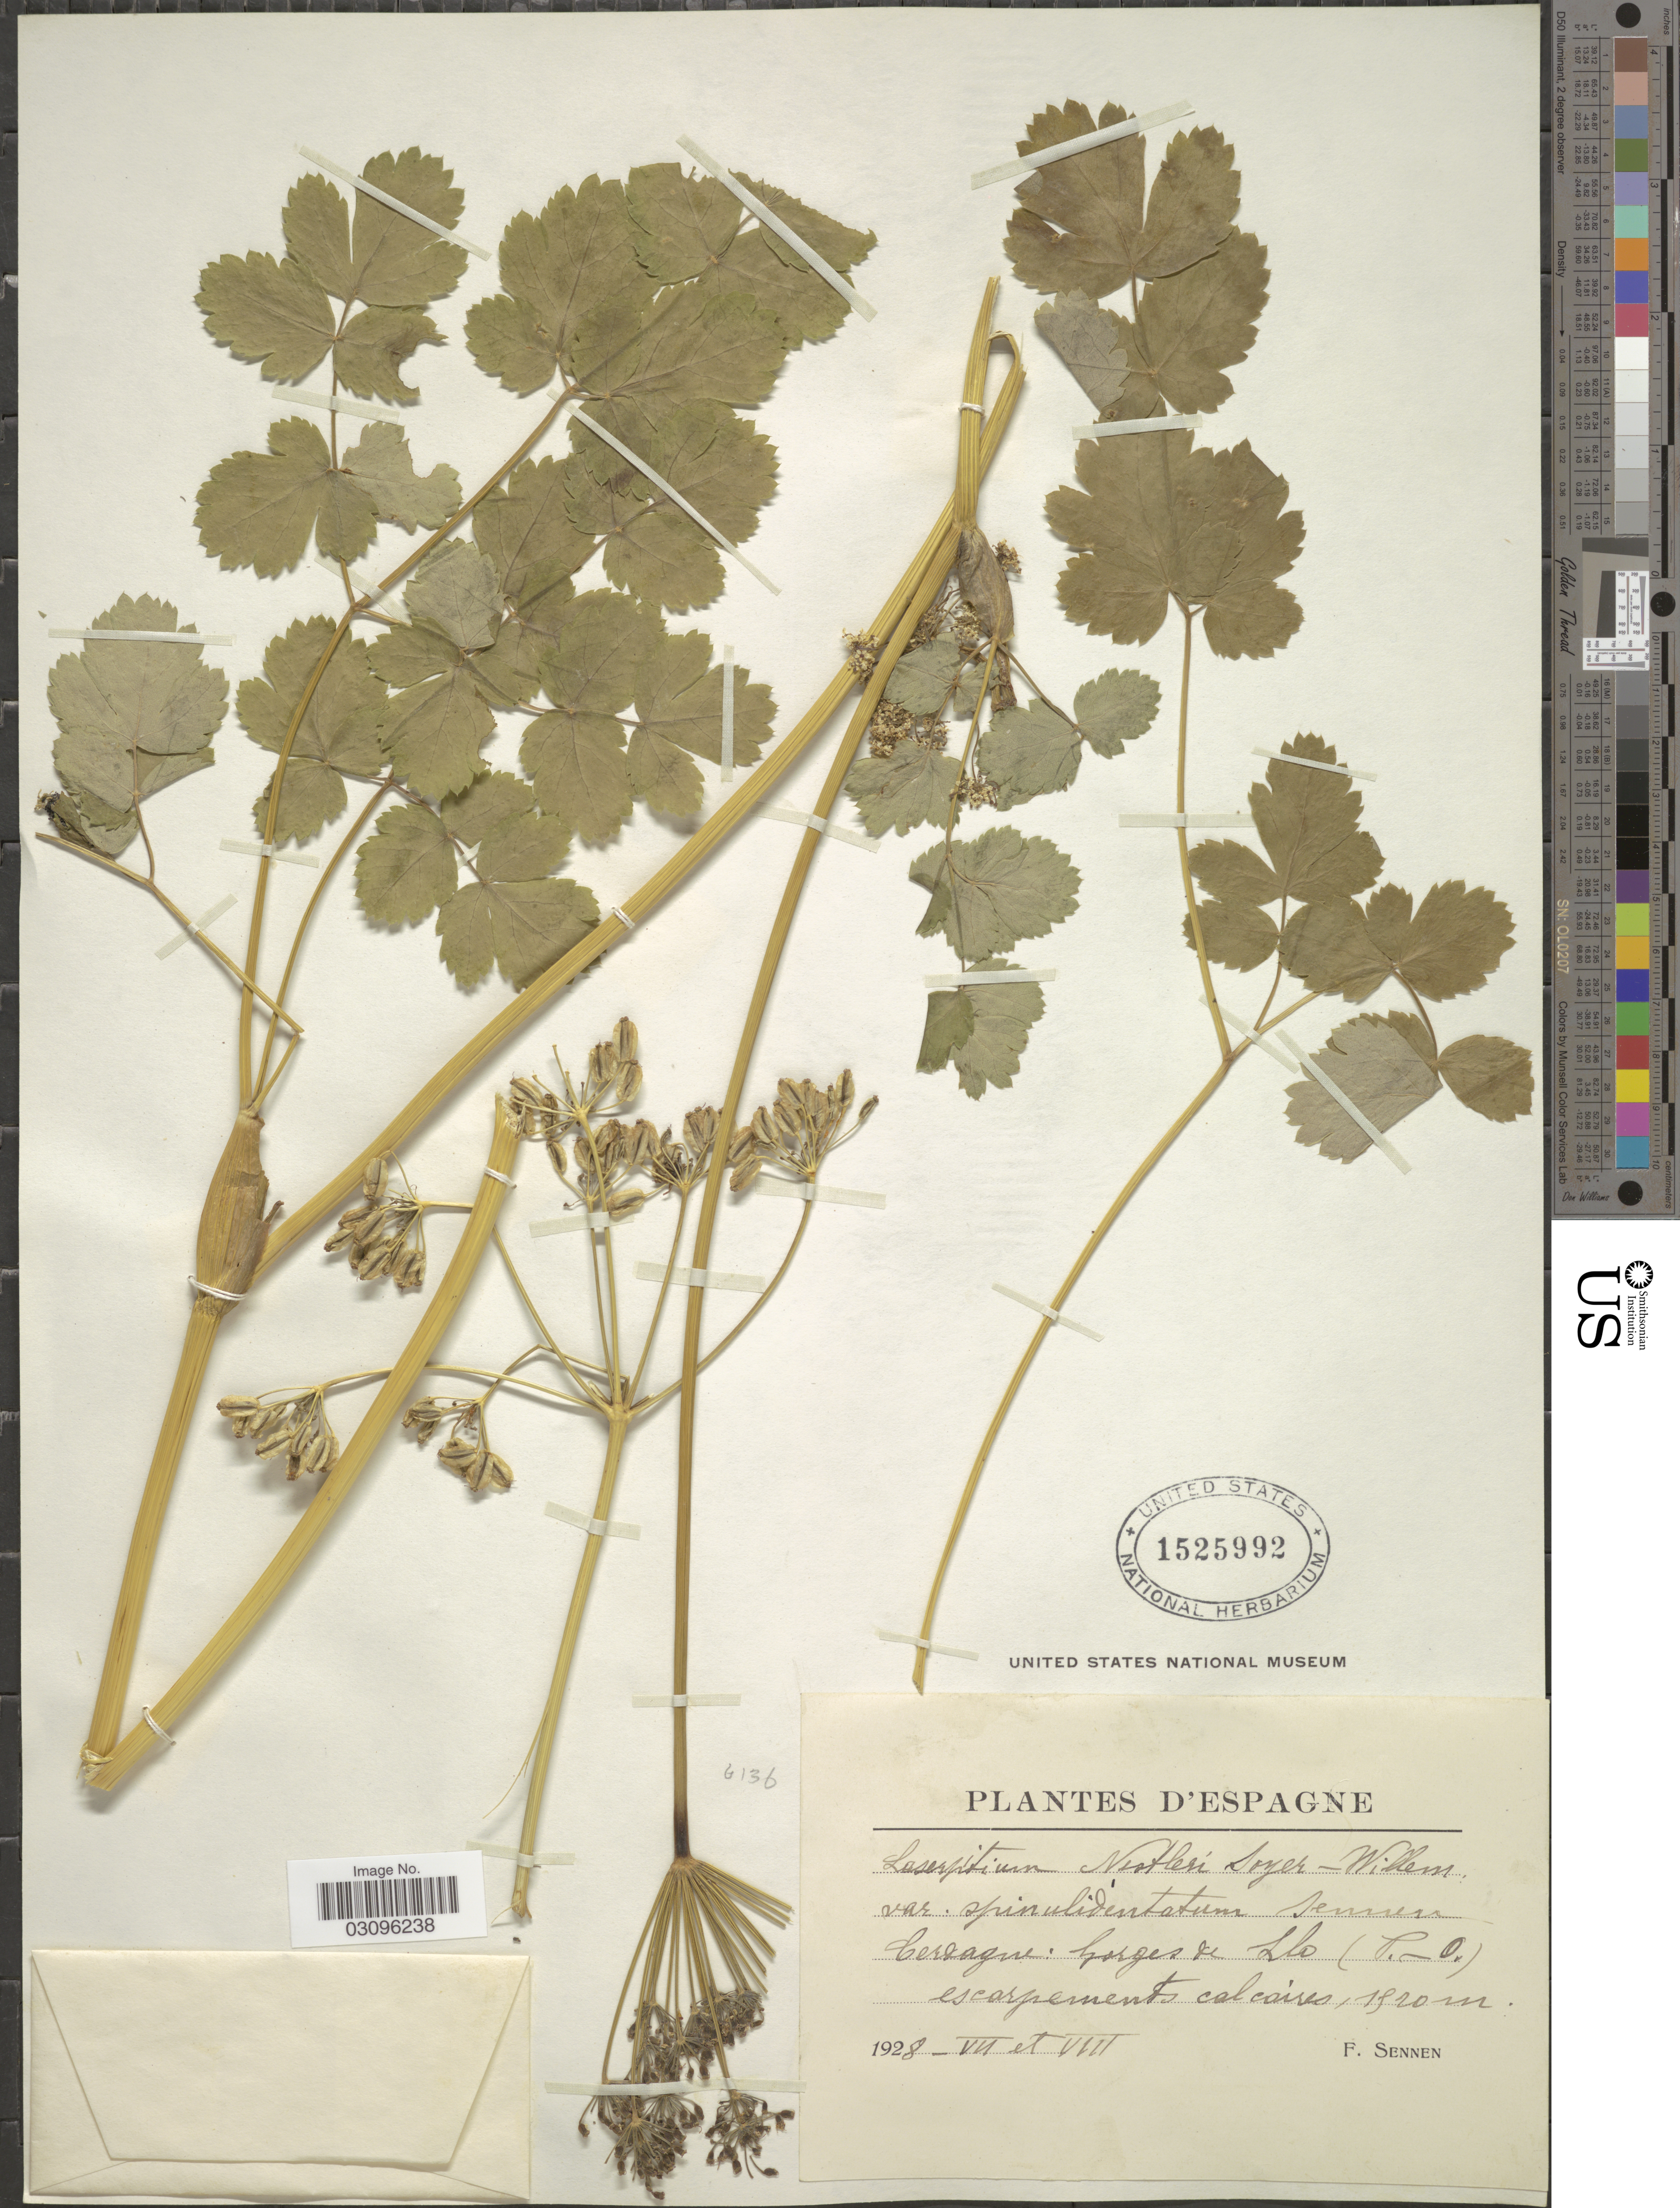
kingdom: Plantae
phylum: Tracheophyta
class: Magnoliopsida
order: Apiales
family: Apiaceae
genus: Laserpitium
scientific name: Laserpitium nestleri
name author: Soy.-Will.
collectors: E. Sennen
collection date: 1928-07/1928-08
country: Spain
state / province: Islas Baleares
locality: Cerdagne: Gorges de Llo (P.O.)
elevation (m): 1820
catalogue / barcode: US 1525992